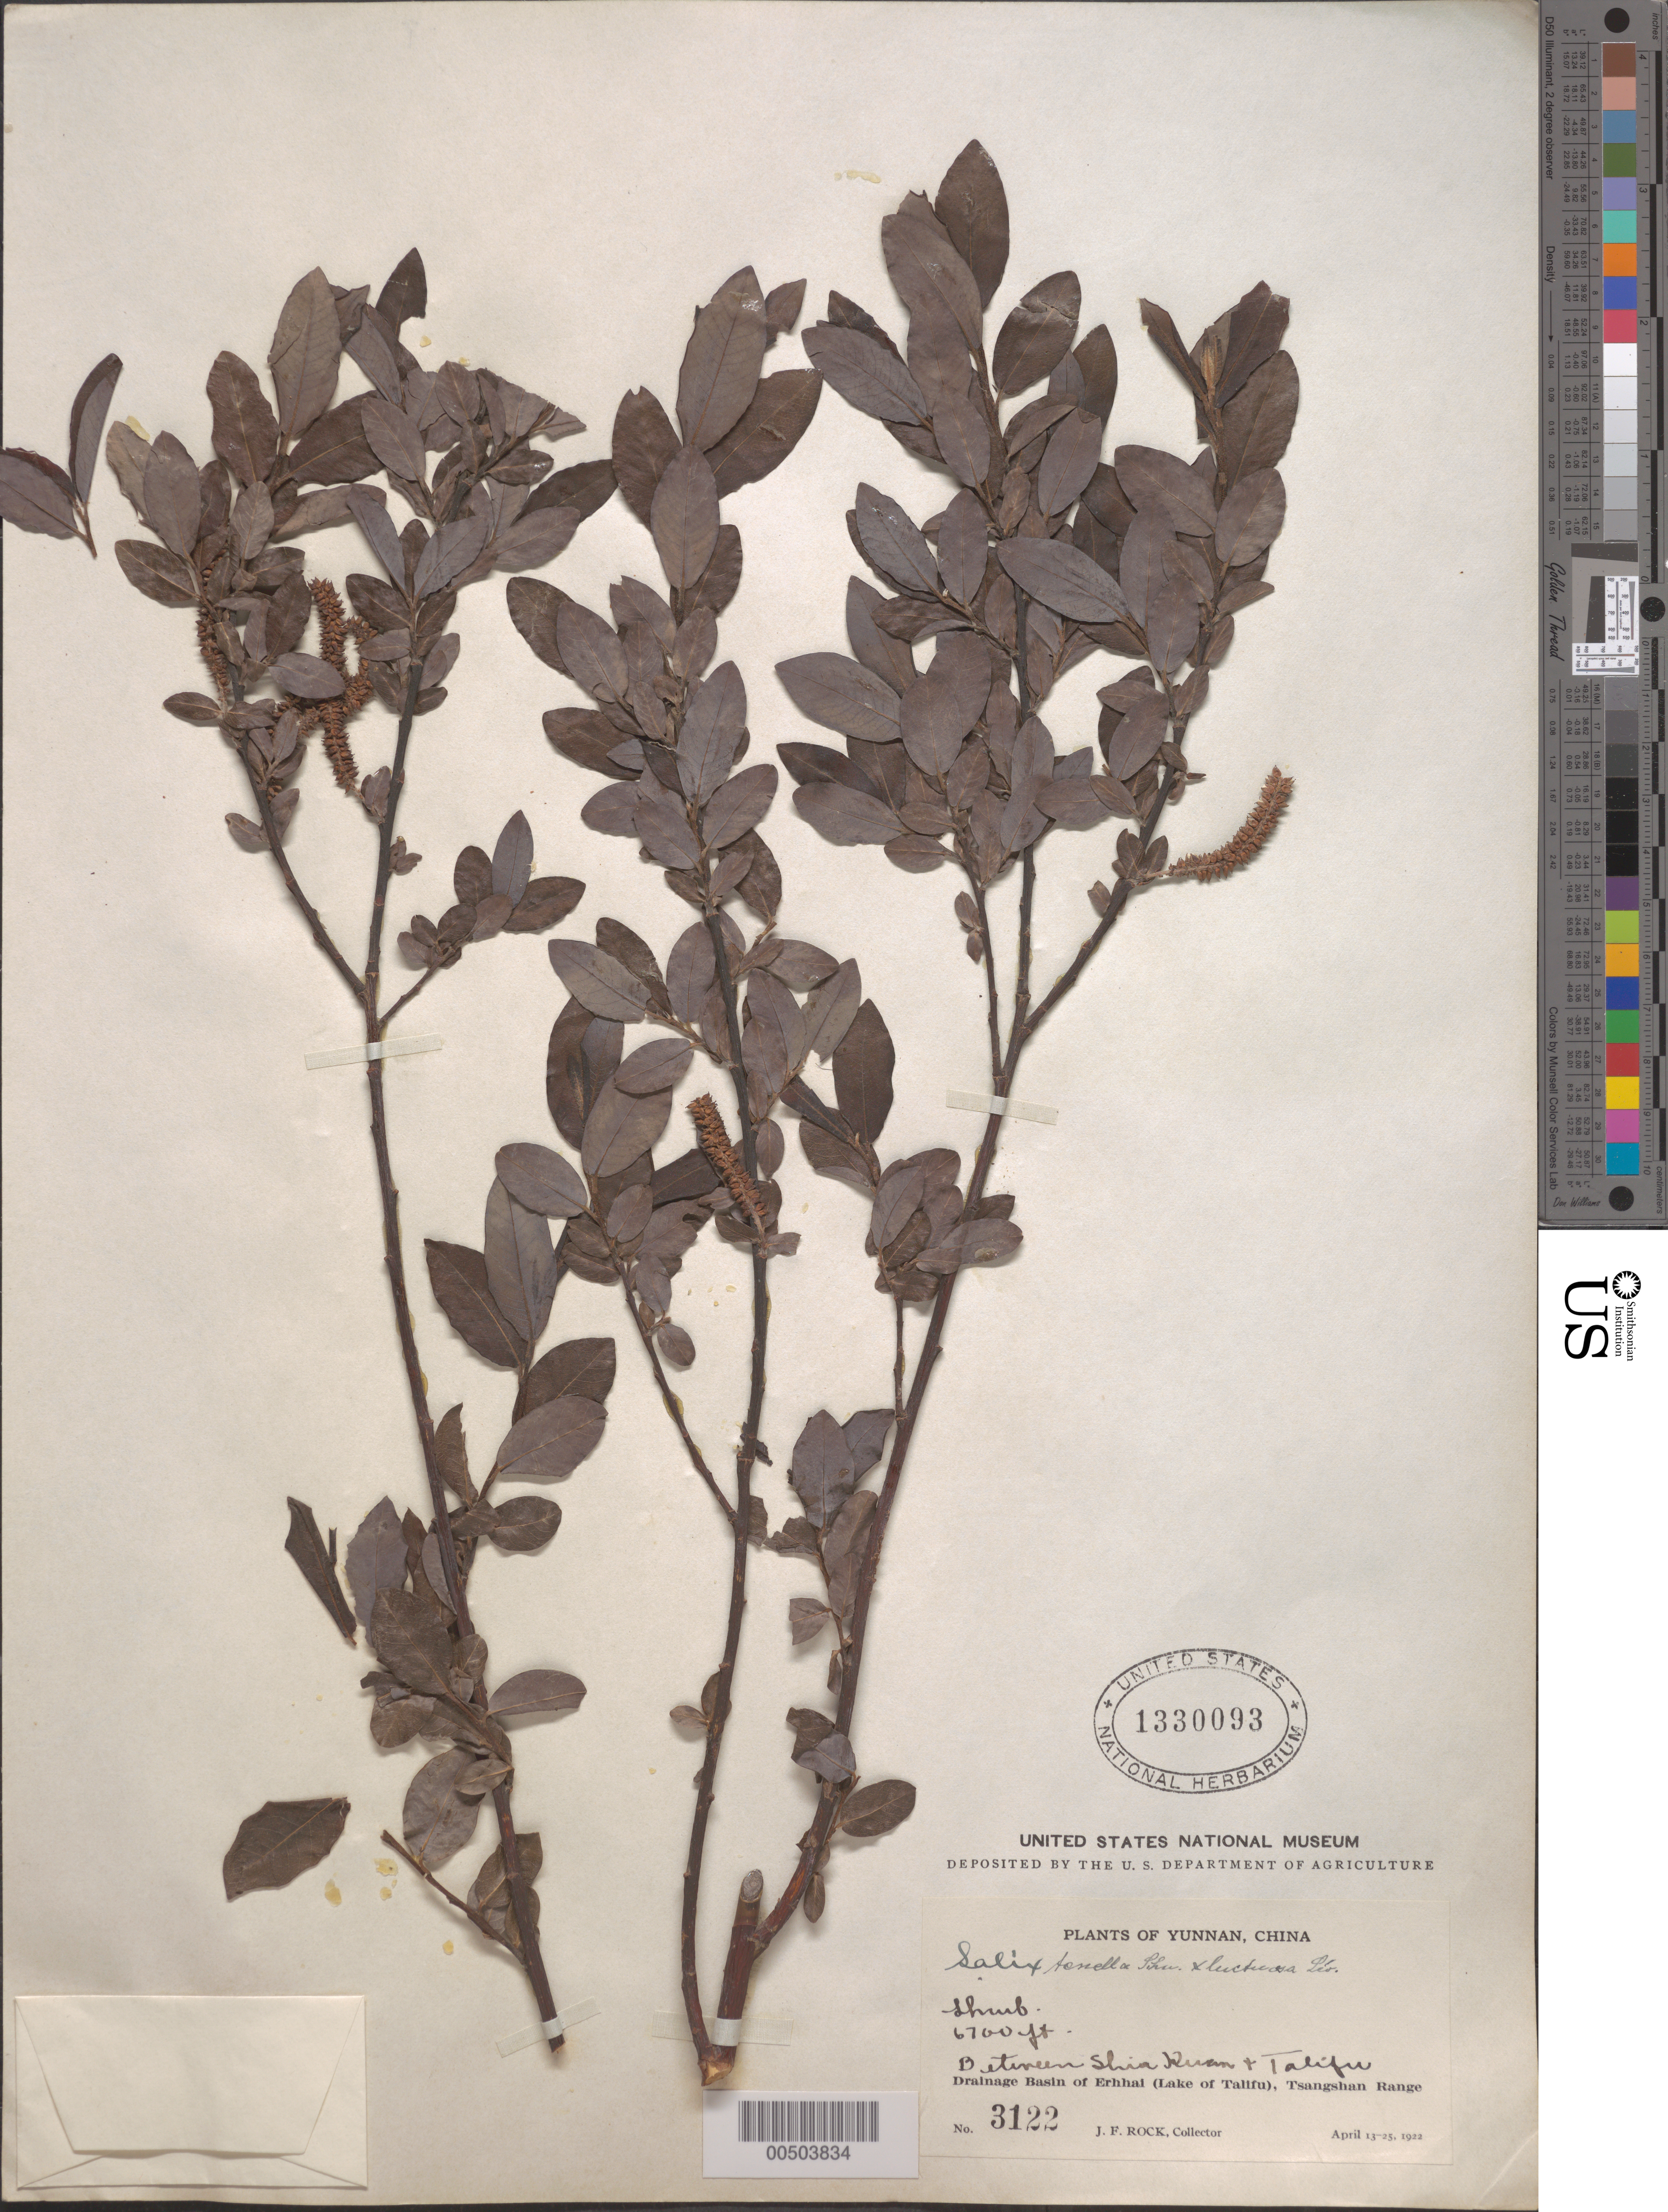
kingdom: Plantae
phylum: Tracheophyta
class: Magnoliopsida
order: Malpighiales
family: Salicaceae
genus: Salix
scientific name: Salix tenella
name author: C.K. Schneid.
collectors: J. F. Rock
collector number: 3122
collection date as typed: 13 Apr 1922 to 25 Apr 1922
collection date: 1922-04-13/1922-04-25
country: China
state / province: Yunnan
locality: Drainage Basin of Erhhai (Lake of Talifu), Tsangshan Range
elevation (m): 2042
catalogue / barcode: US 1330093